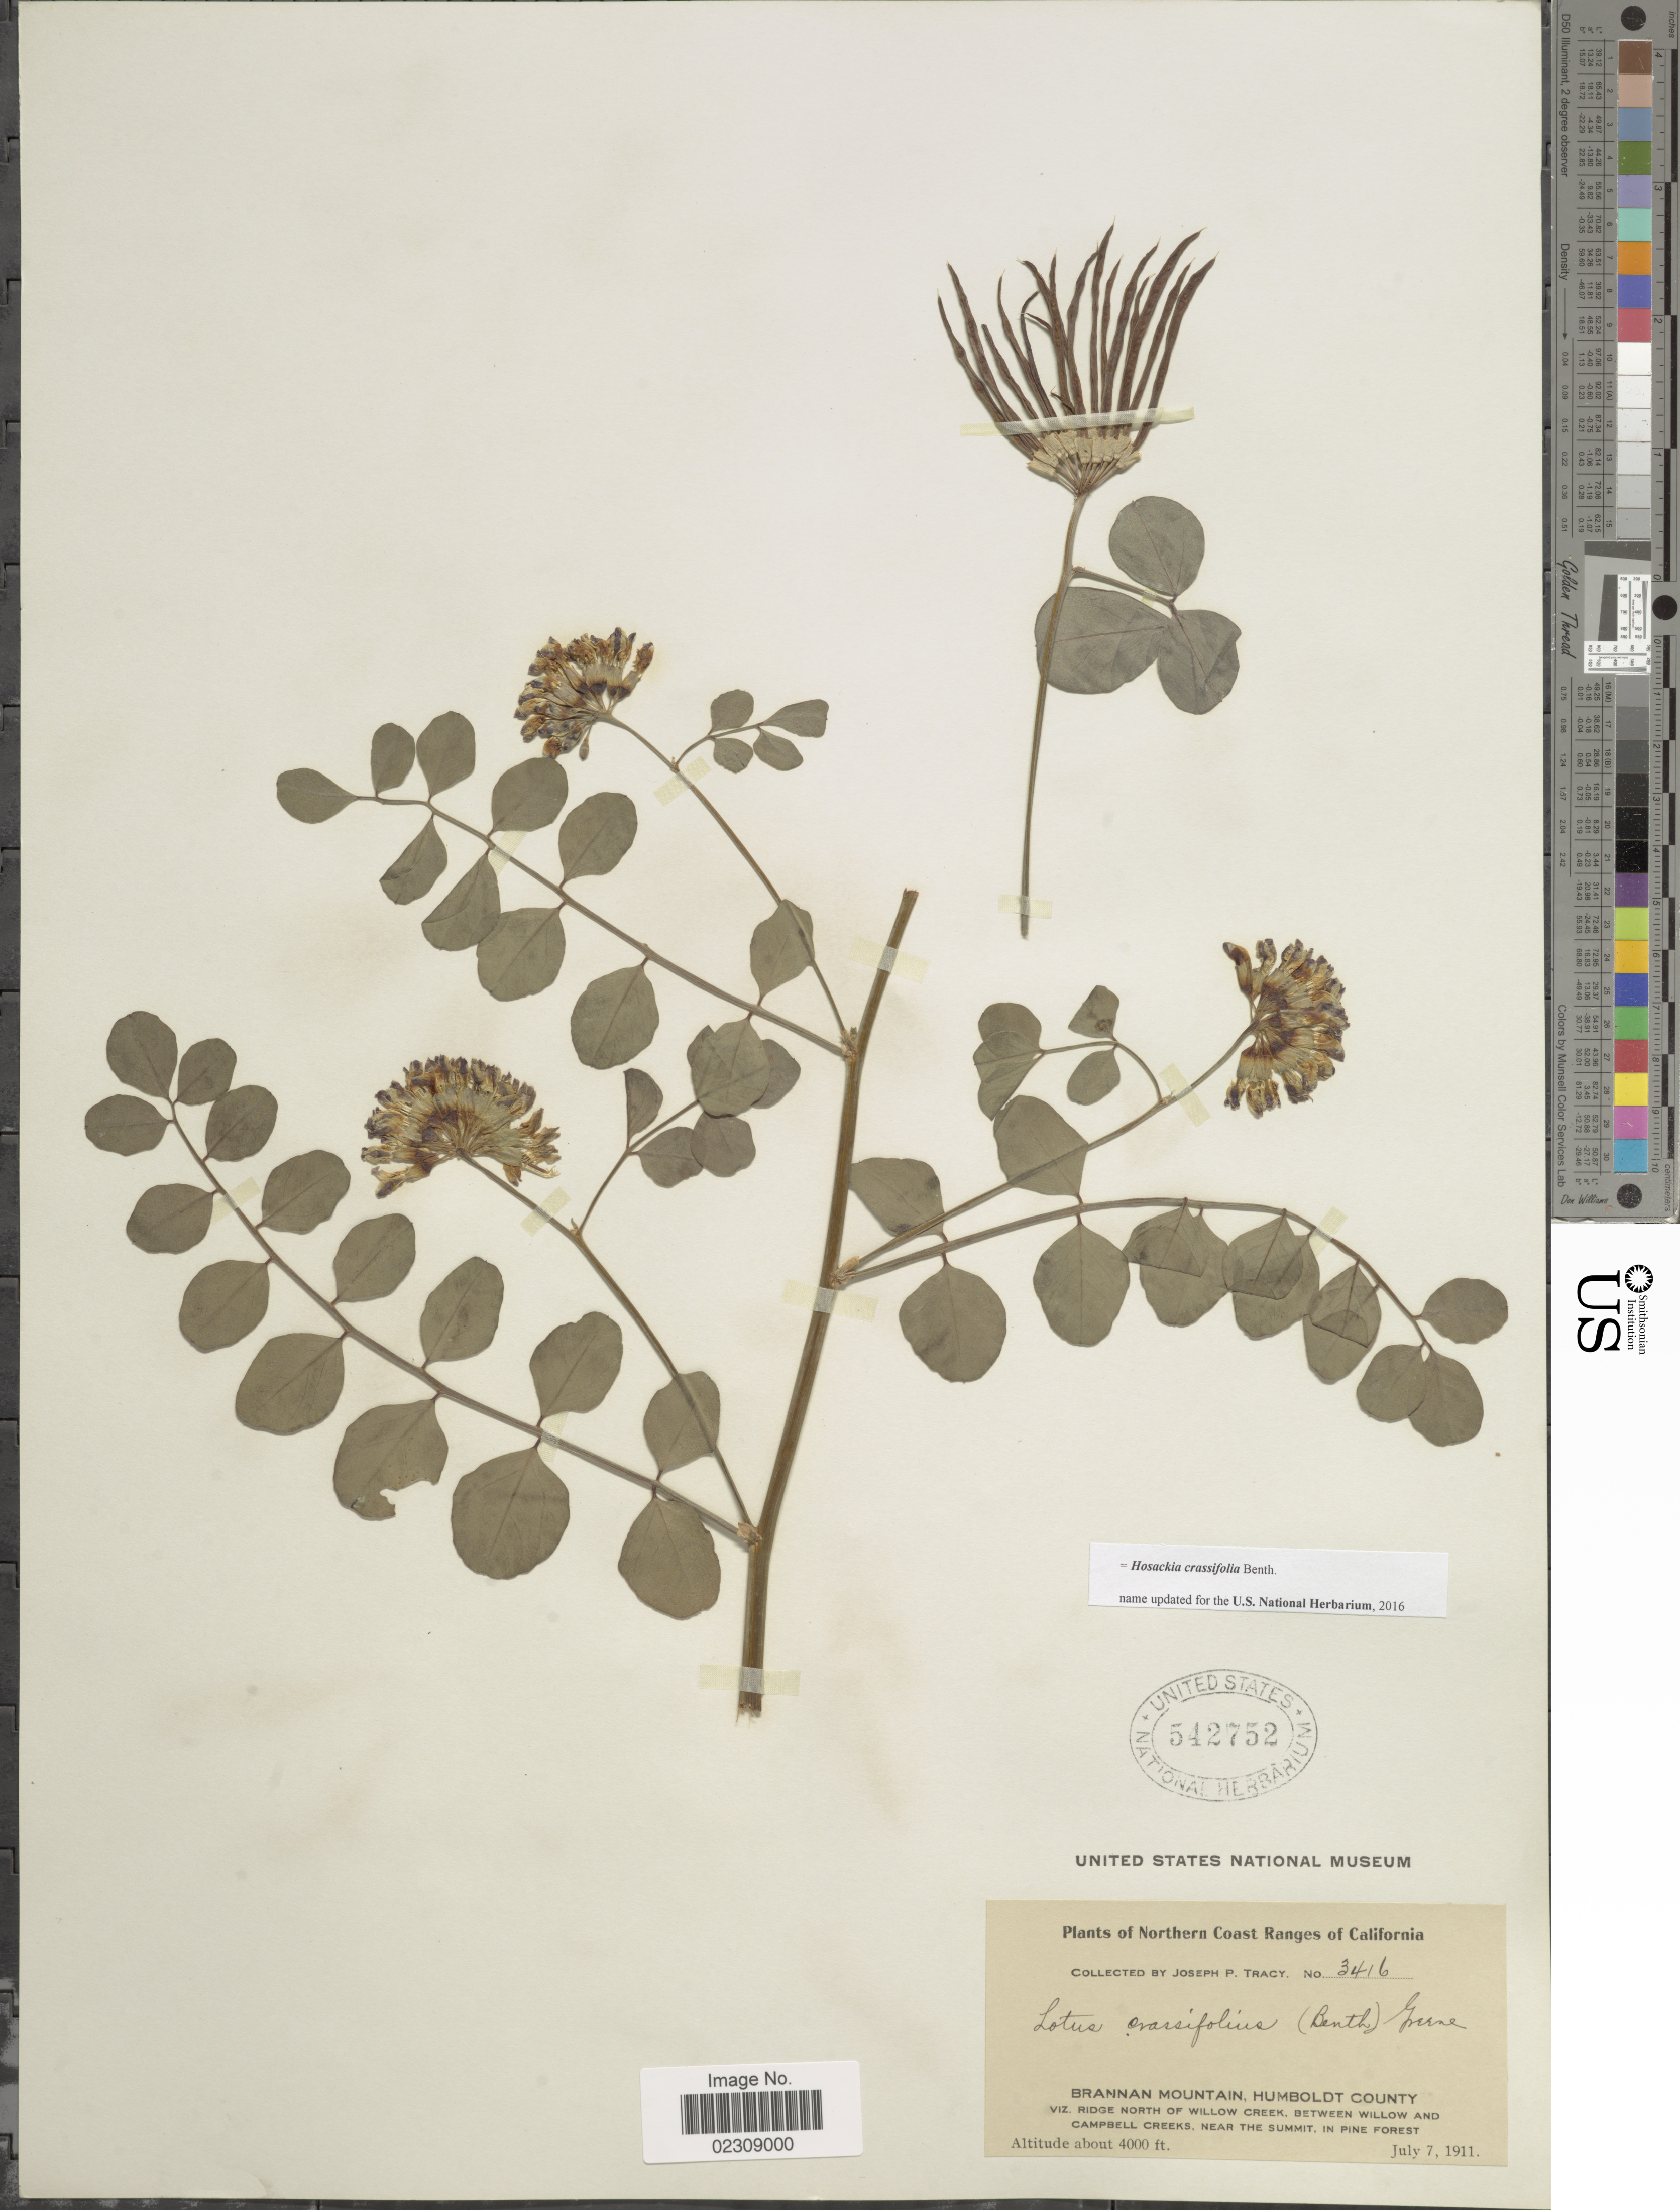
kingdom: Plantae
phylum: Tracheophyta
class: Magnoliopsida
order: Fabales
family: Fabaceae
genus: Hosackia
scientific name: Hosackia crassifolia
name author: Benth.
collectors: J. Tracy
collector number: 3416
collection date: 1911-07-07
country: United States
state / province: California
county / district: Humboldt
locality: Northern Coast Ranges of California. Brannan Mountain, Humboldt County. Viz. ridge north of Willow Creek, between Willow and Campbell Creeks, near the summit, in pine forest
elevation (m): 1219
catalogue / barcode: US 542752